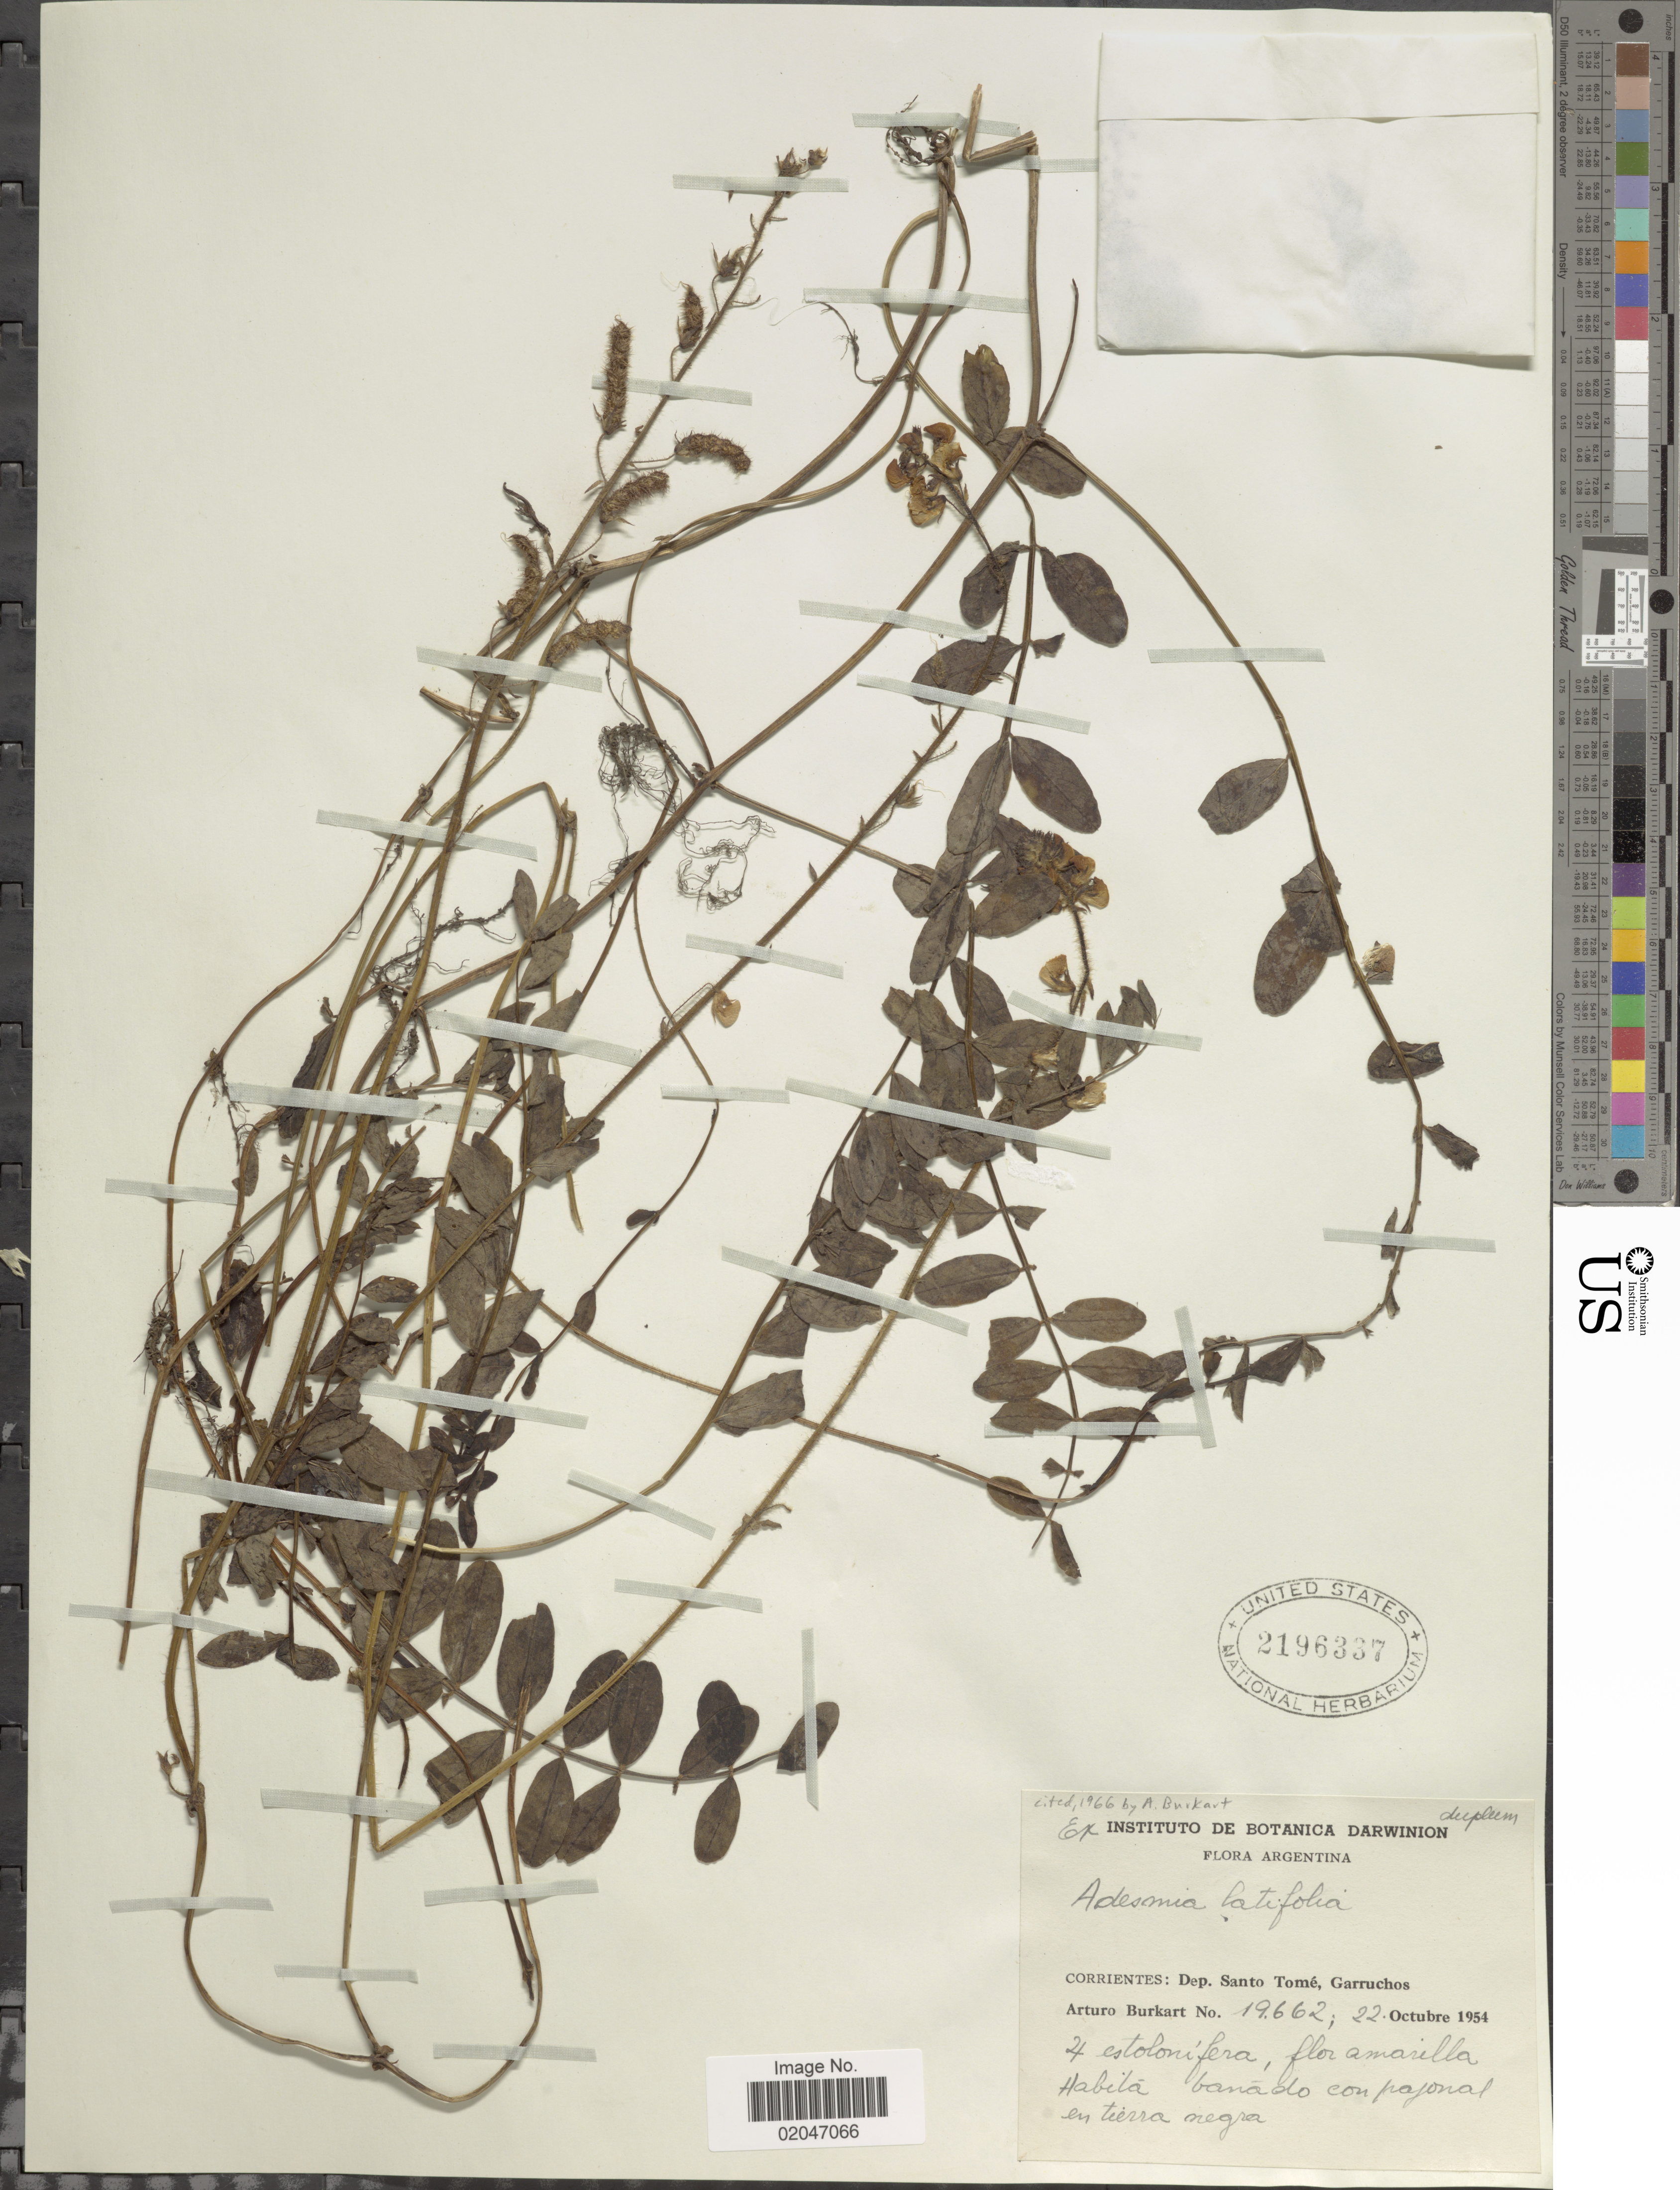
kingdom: Plantae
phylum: Tracheophyta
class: Magnoliopsida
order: Fabales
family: Fabaceae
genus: Adesmia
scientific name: Adesmia latifolia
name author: (Spreng.) Vogel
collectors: A. E. Burkart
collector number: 19662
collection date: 1954-10-22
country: Argentina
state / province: Corrientes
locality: Dep. Santo Tome, Garruchos.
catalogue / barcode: US 2196337